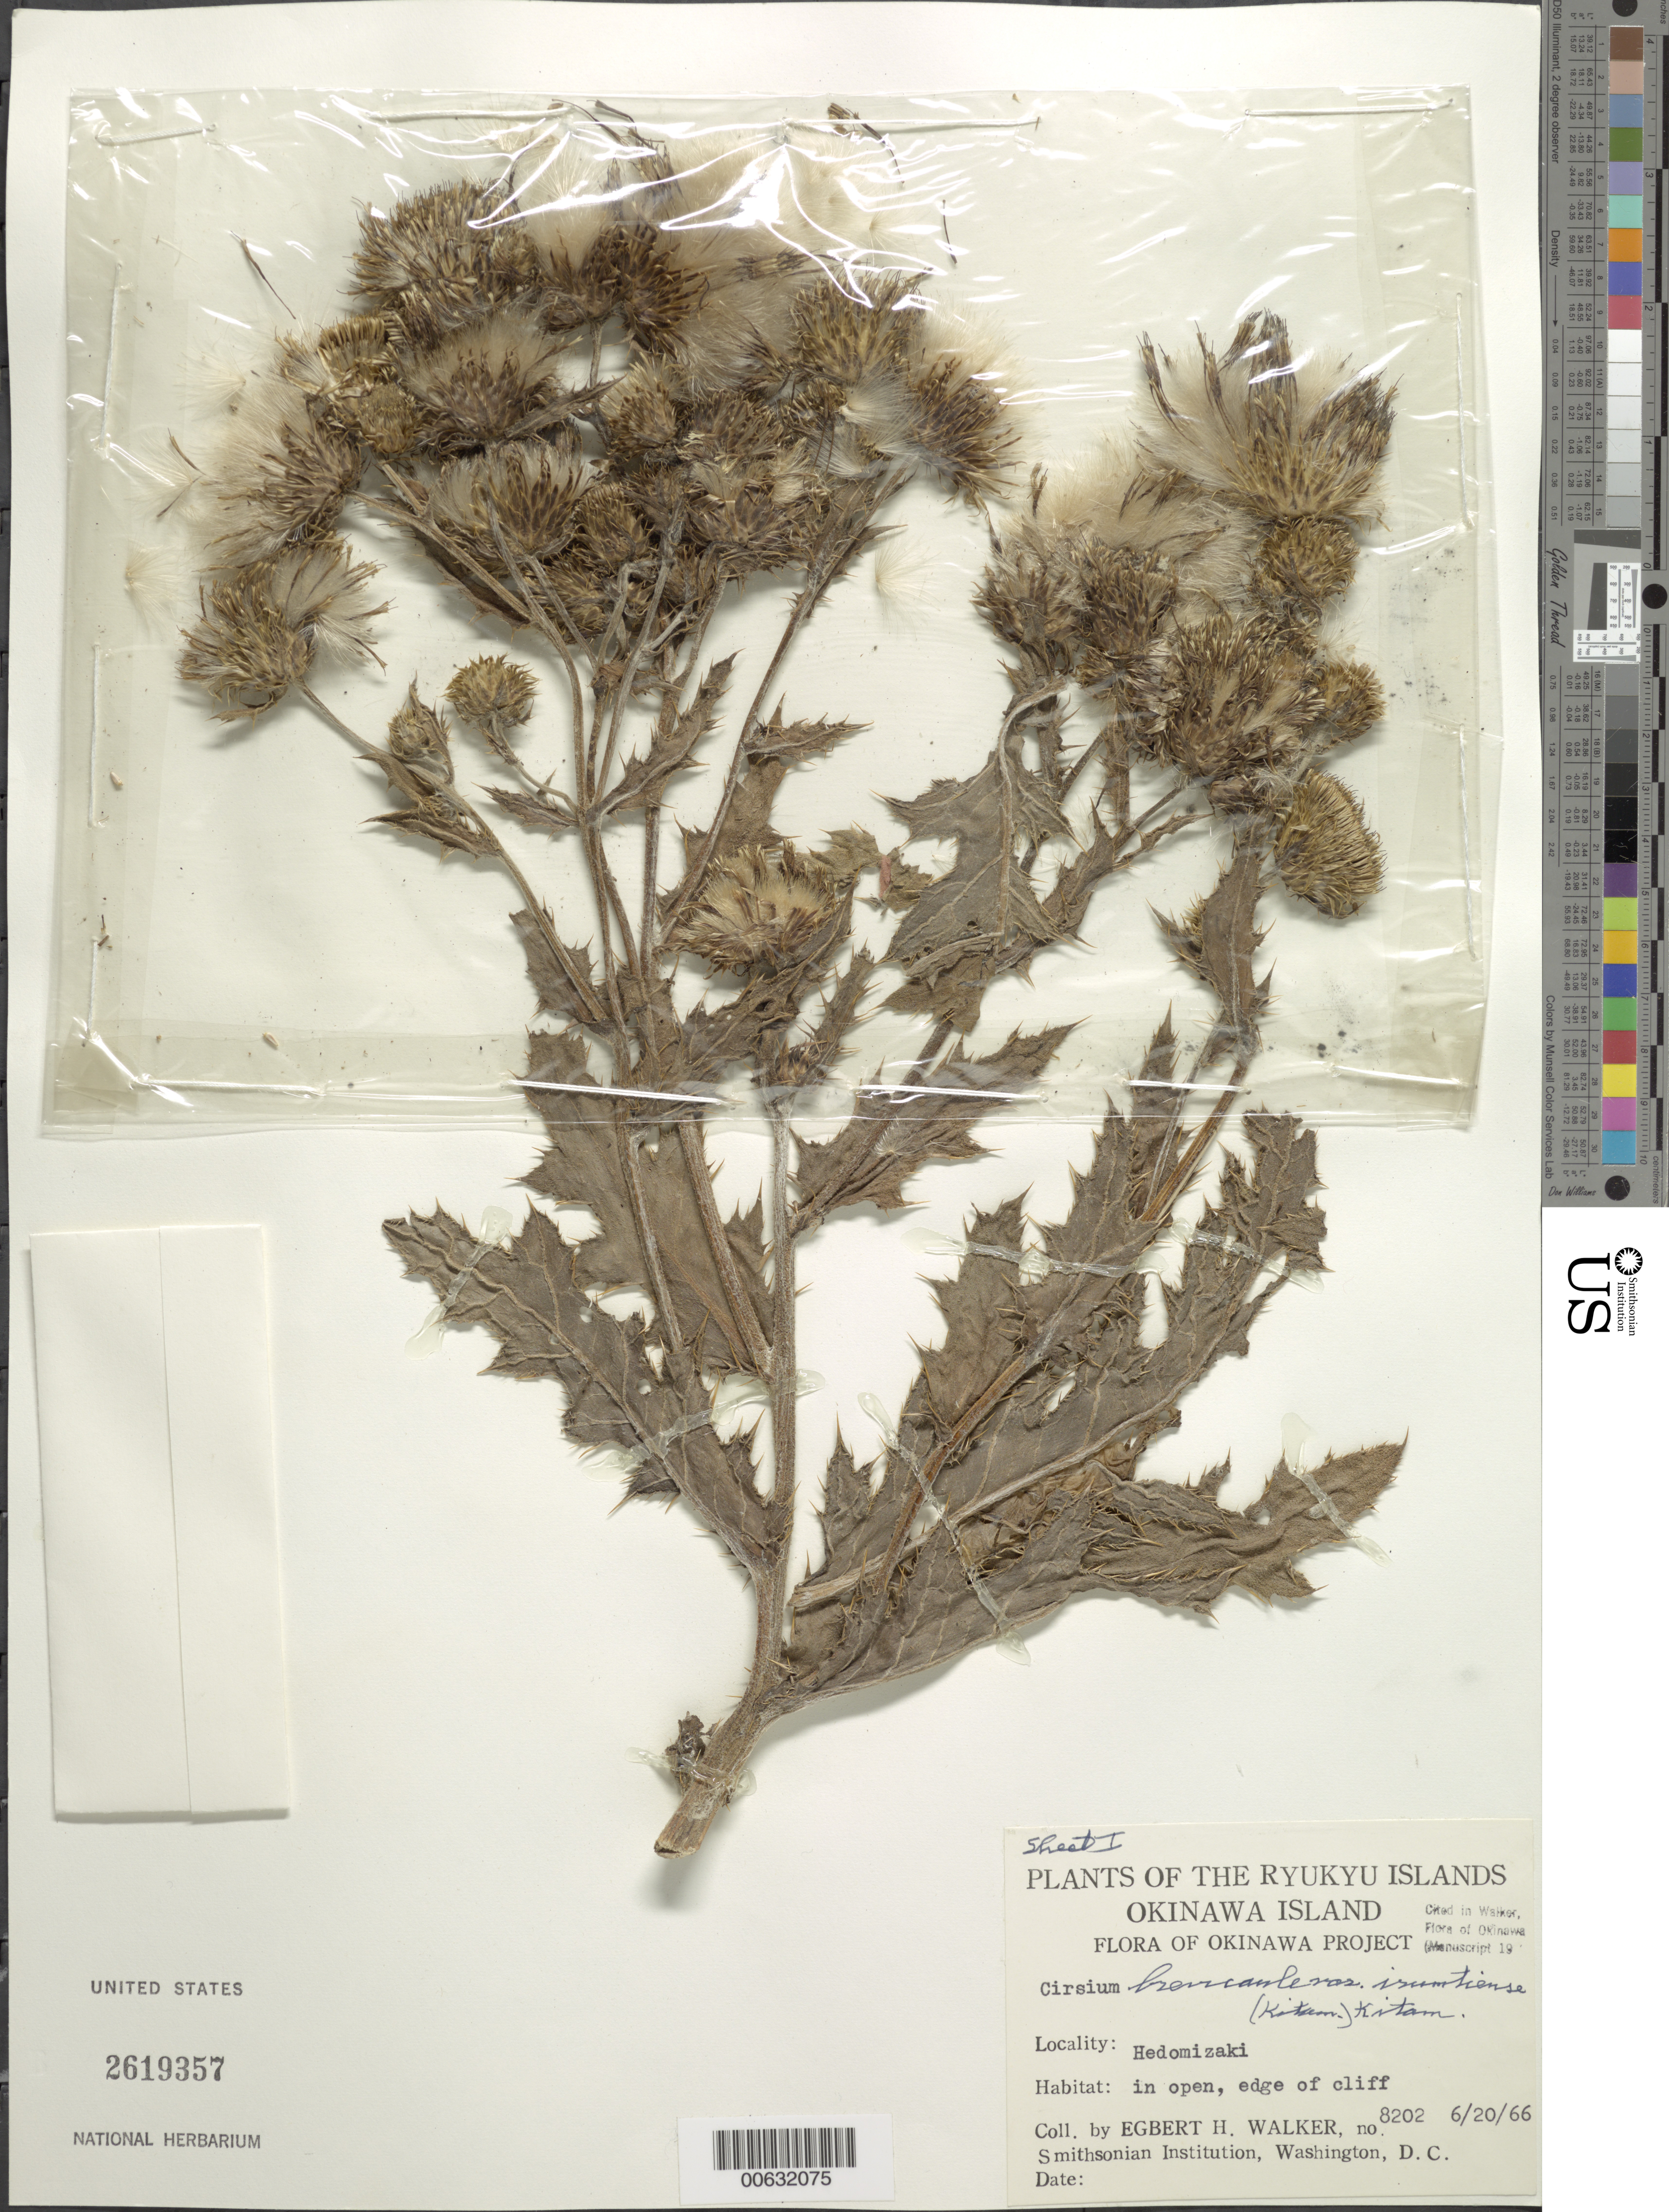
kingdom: Plantae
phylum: Tracheophyta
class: Magnoliopsida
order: Asterales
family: Asteraceae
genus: Cirsium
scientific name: Cirsium brevicaule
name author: A. Gray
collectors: E. H. Walker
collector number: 8202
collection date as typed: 20 Jun 1966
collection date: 1966-06-20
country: Japan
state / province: Okinawa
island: Okinawa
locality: Hedomizaki [Okinawa Is.]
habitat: in open, edge of cliff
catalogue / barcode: US 2619357